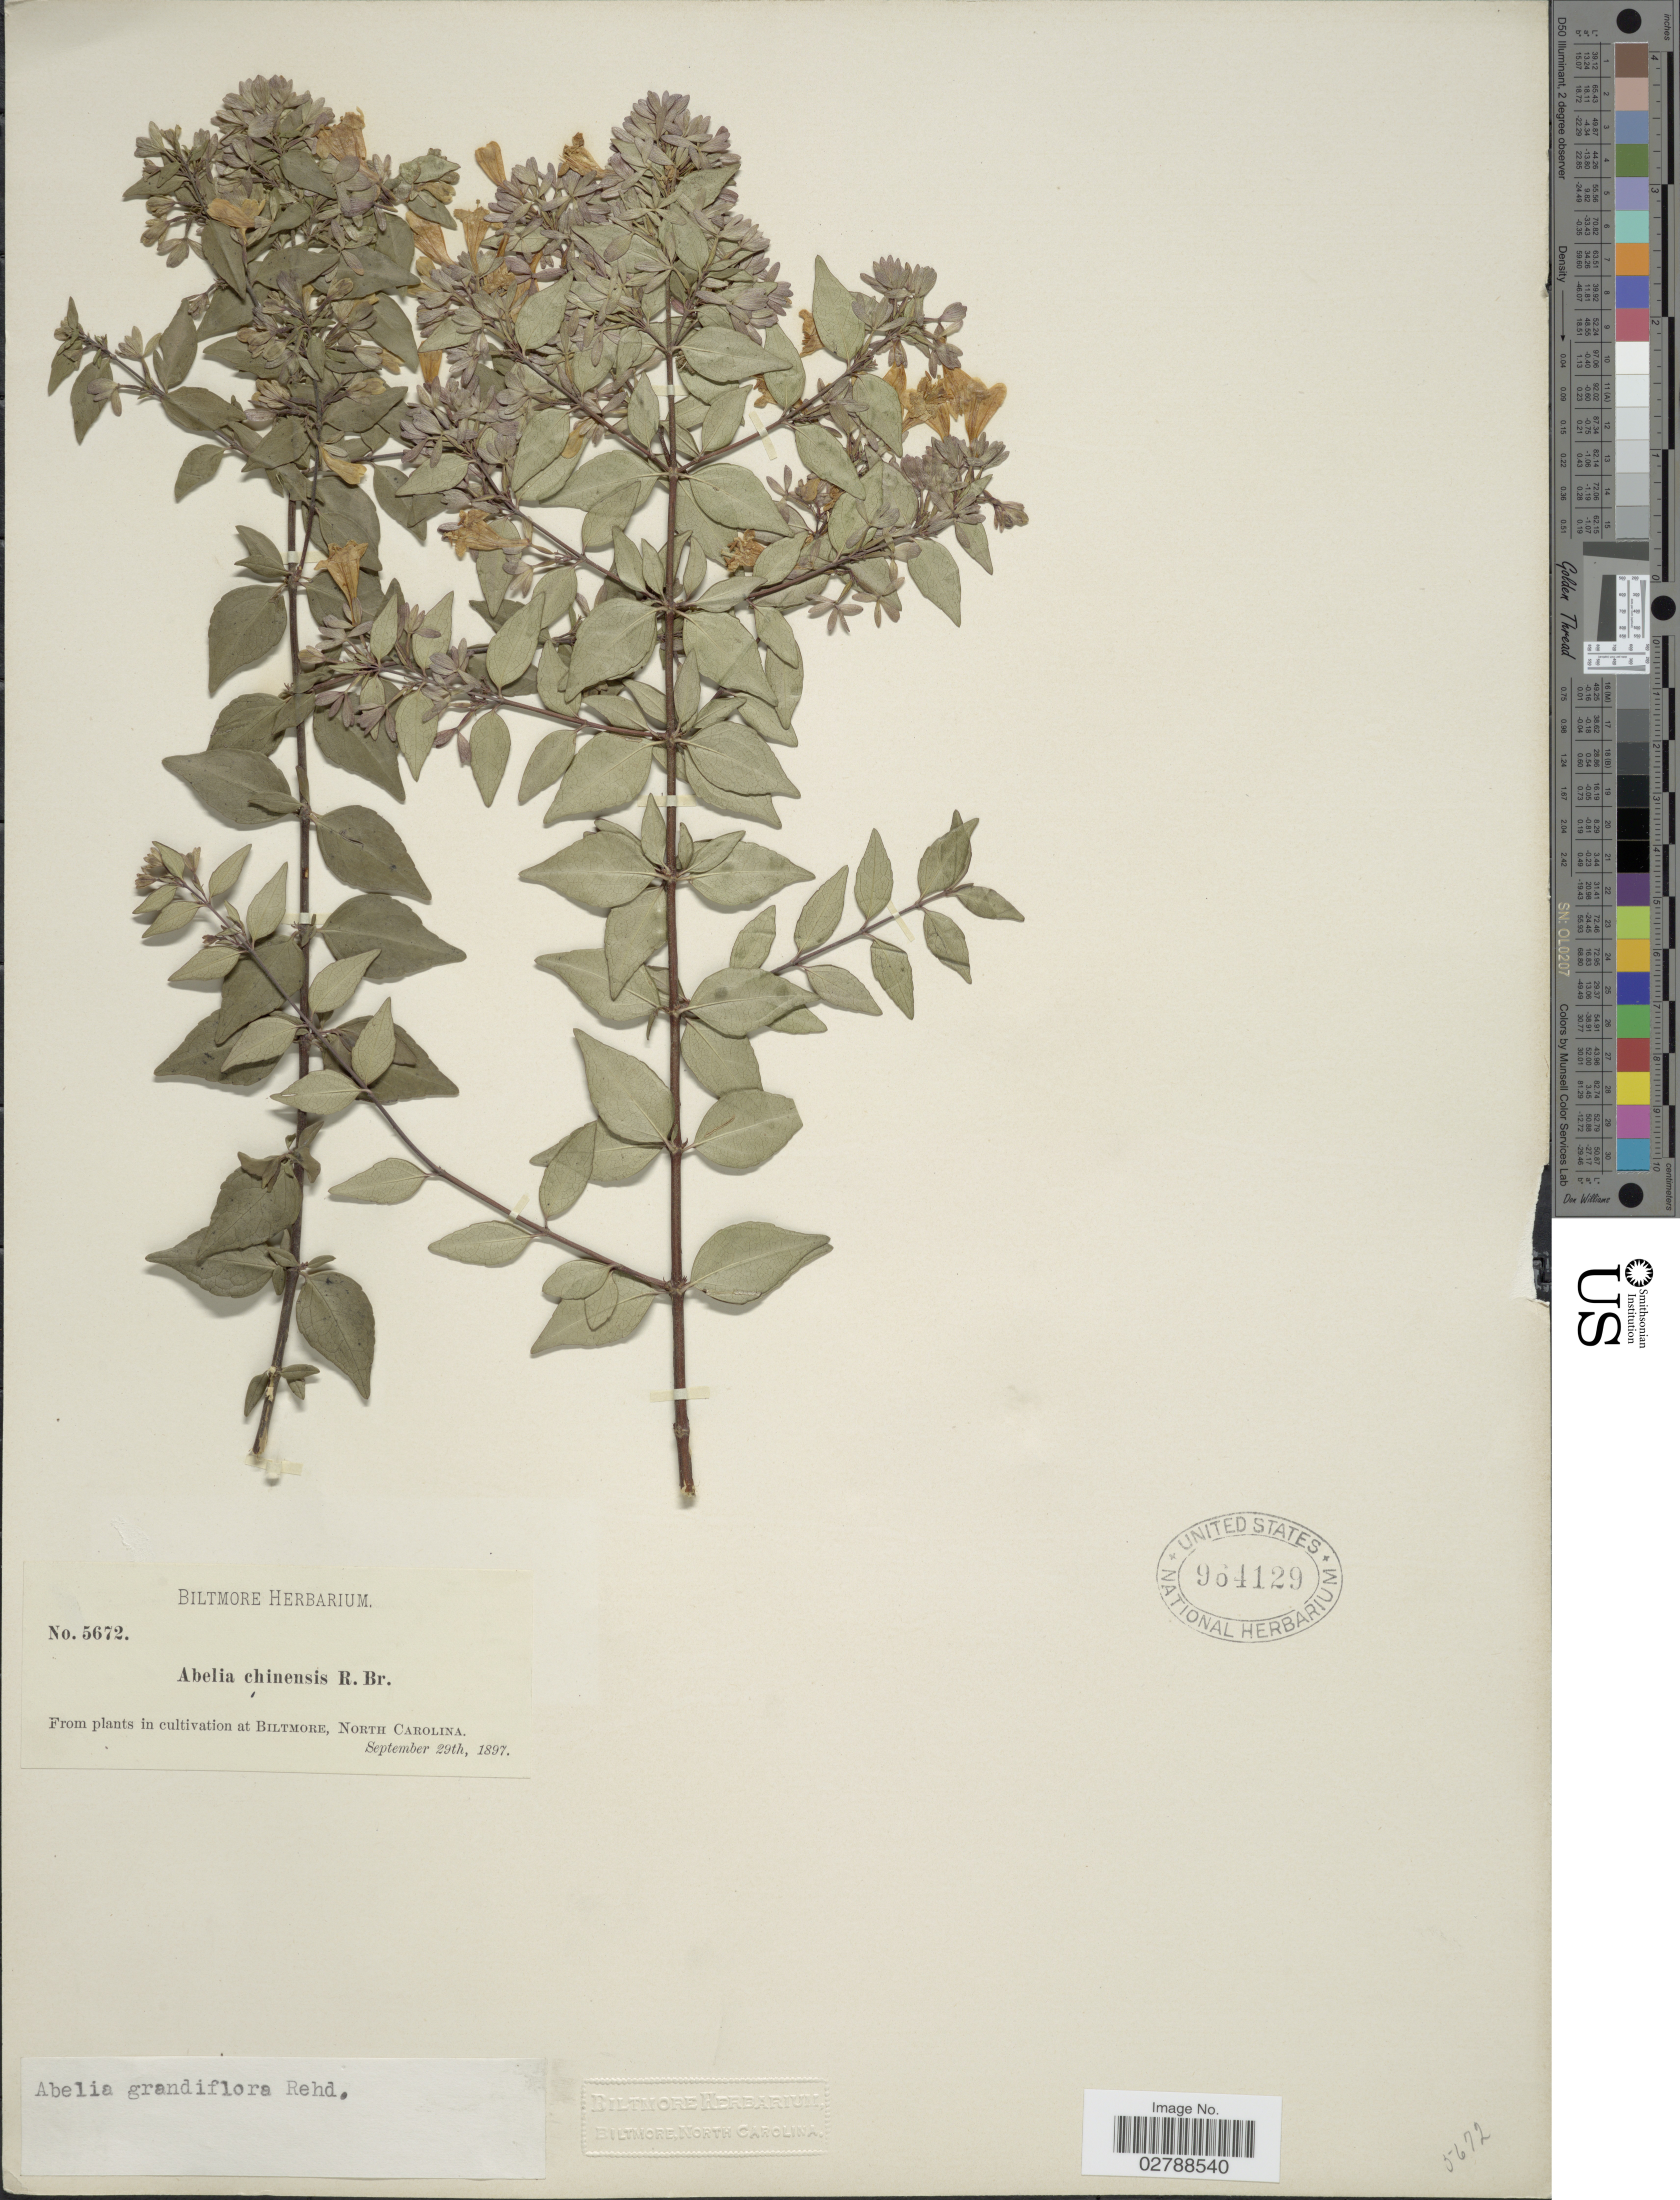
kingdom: Plantae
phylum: Tracheophyta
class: Magnoliopsida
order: Dipsacales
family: Caprifoliaceae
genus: Abelia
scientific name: Abelia grandiflora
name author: (André) Rehder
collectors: ex herb. Biltmore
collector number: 5672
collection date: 1897-09-29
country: United States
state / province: North Carolina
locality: From plants in cultivation at Biltmore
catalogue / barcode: US 964129